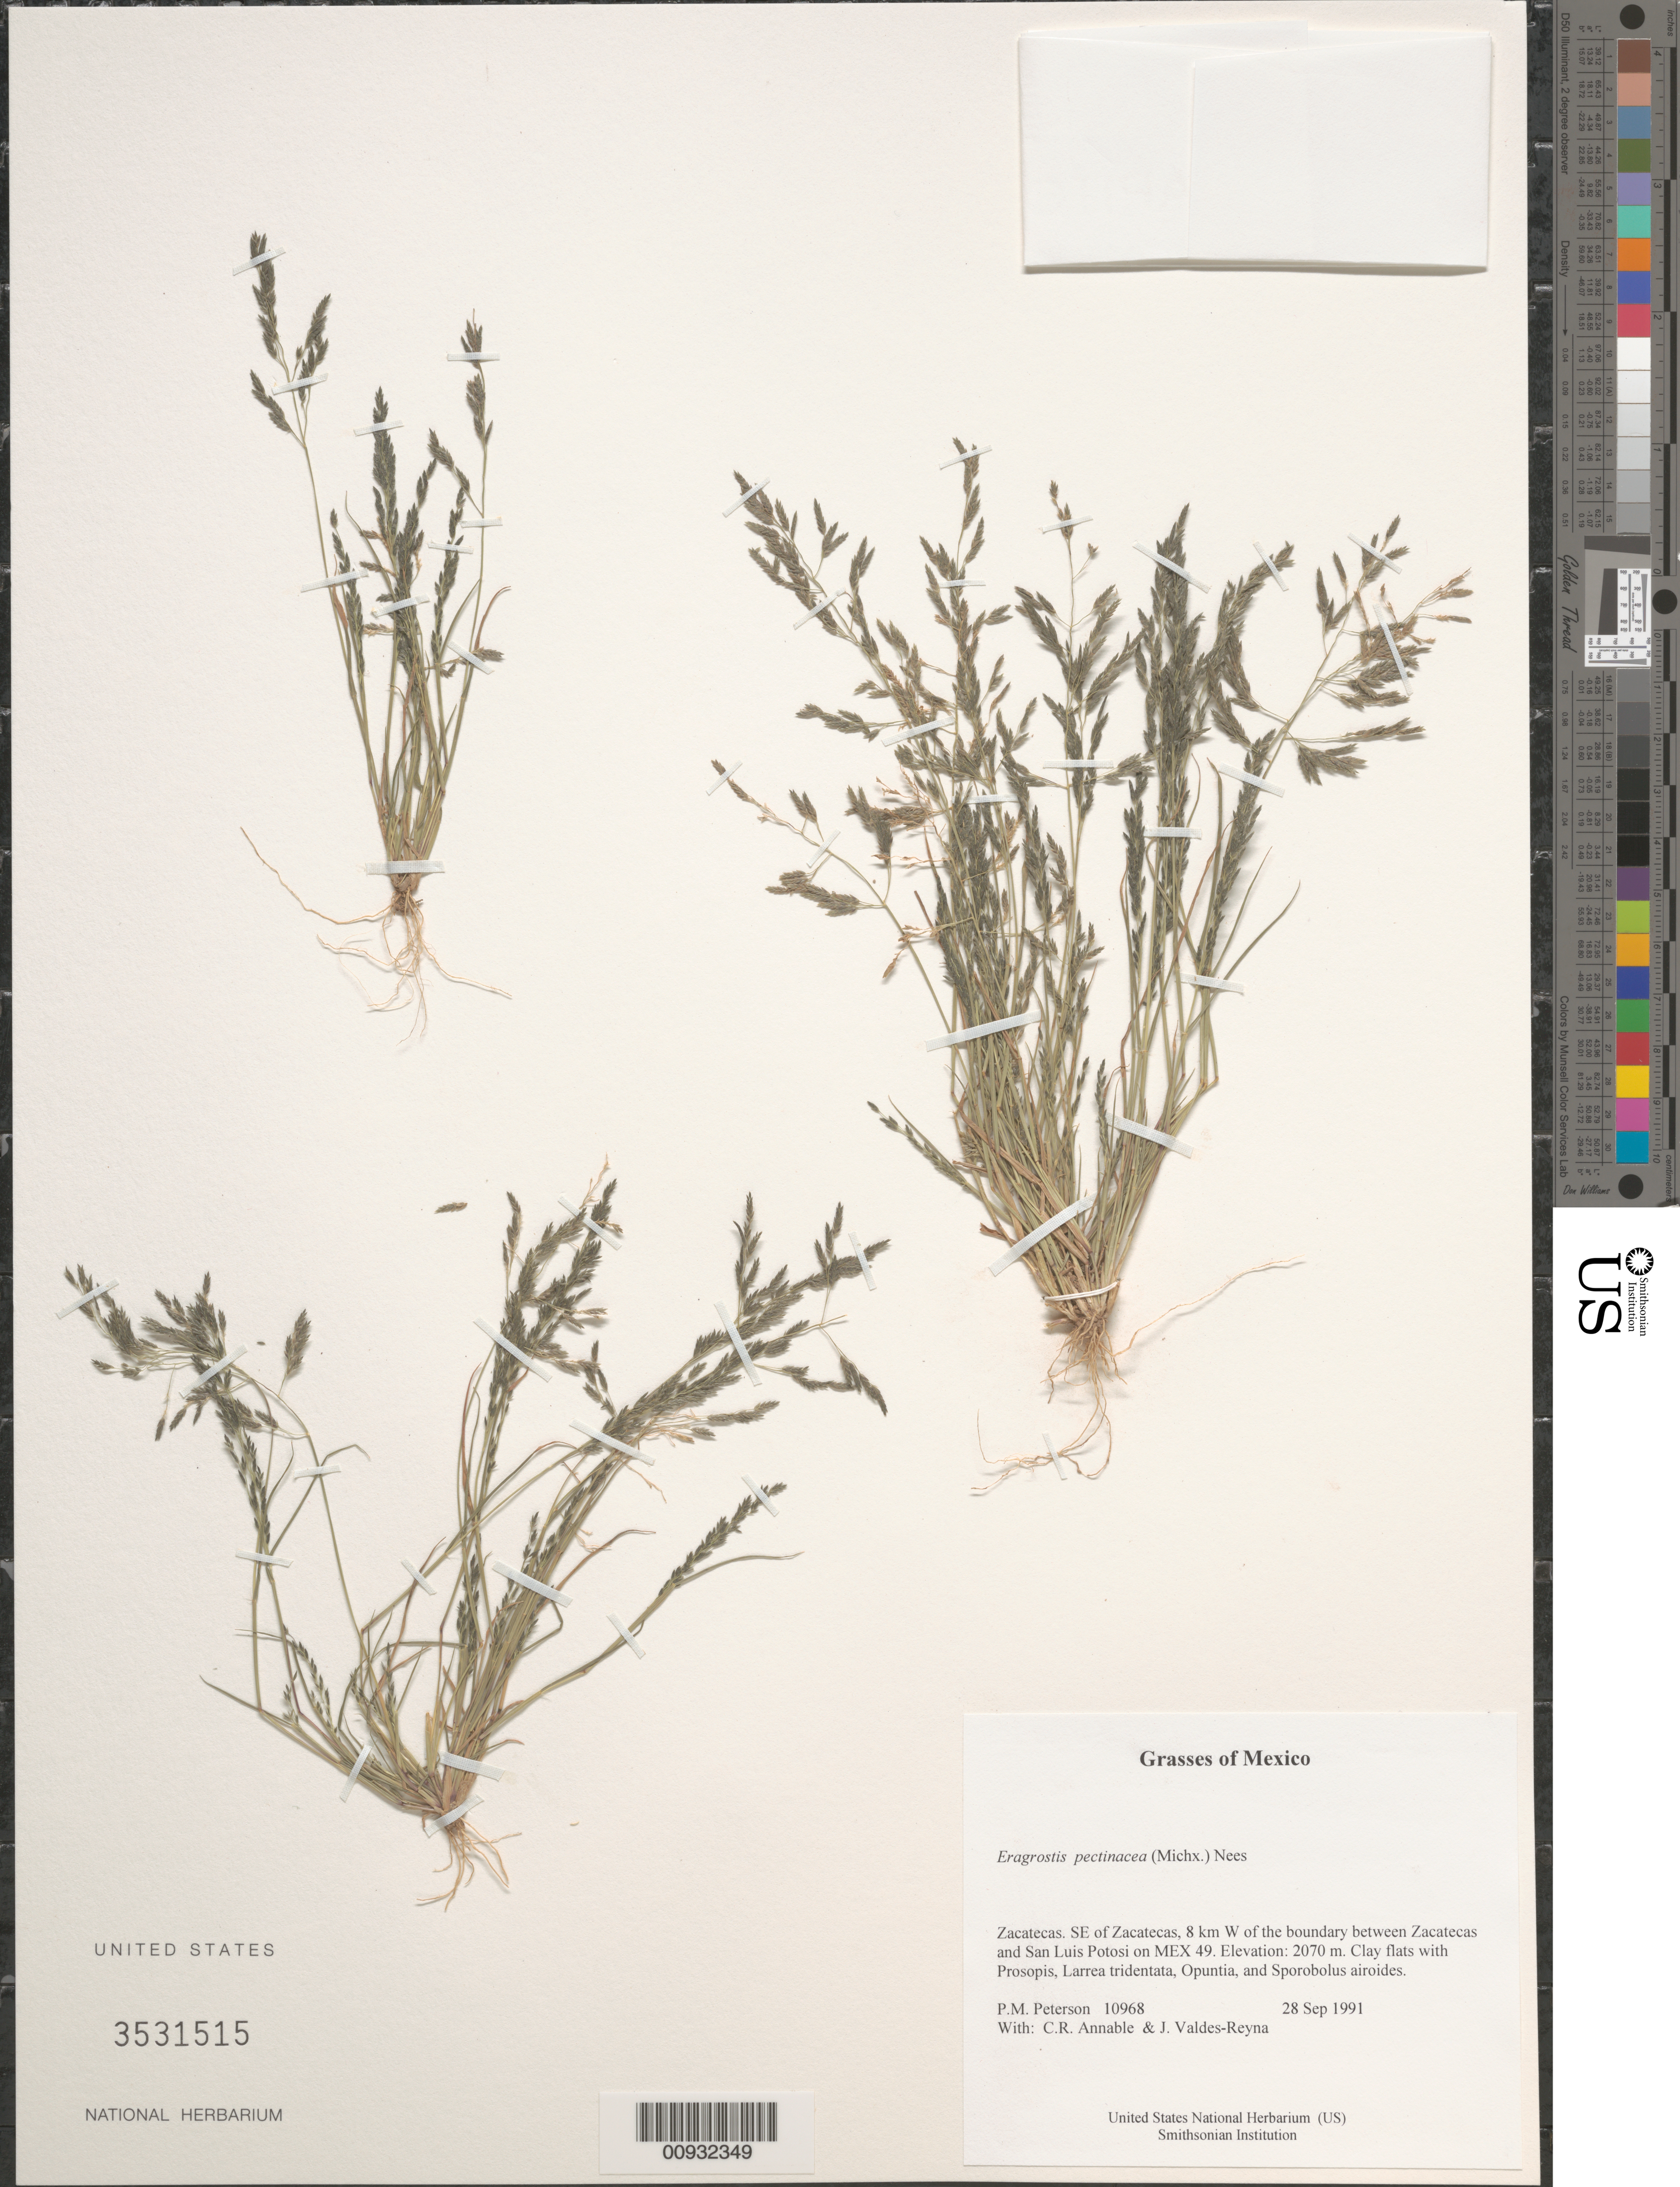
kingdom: Plantae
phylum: Tracheophyta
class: Liliopsida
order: Poales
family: Poaceae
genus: Eragrostis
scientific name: Eragrostis pectinacea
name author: (Michx.) Nees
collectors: P. M. Peterson, C. R. Annable & J. Valdés-Reyna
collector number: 10968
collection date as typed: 28 Sep 1991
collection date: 1991-09-28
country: Mexico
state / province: Zacatecas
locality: SE of Zacatecas, 8 km W of the boundary between Zacatecas and San Luis Potosi on MEX 49.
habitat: Clay flats with Prosopis, Larrea tridentata, Opuntia, and Sporobolus airoides.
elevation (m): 2070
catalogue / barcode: US 3531515